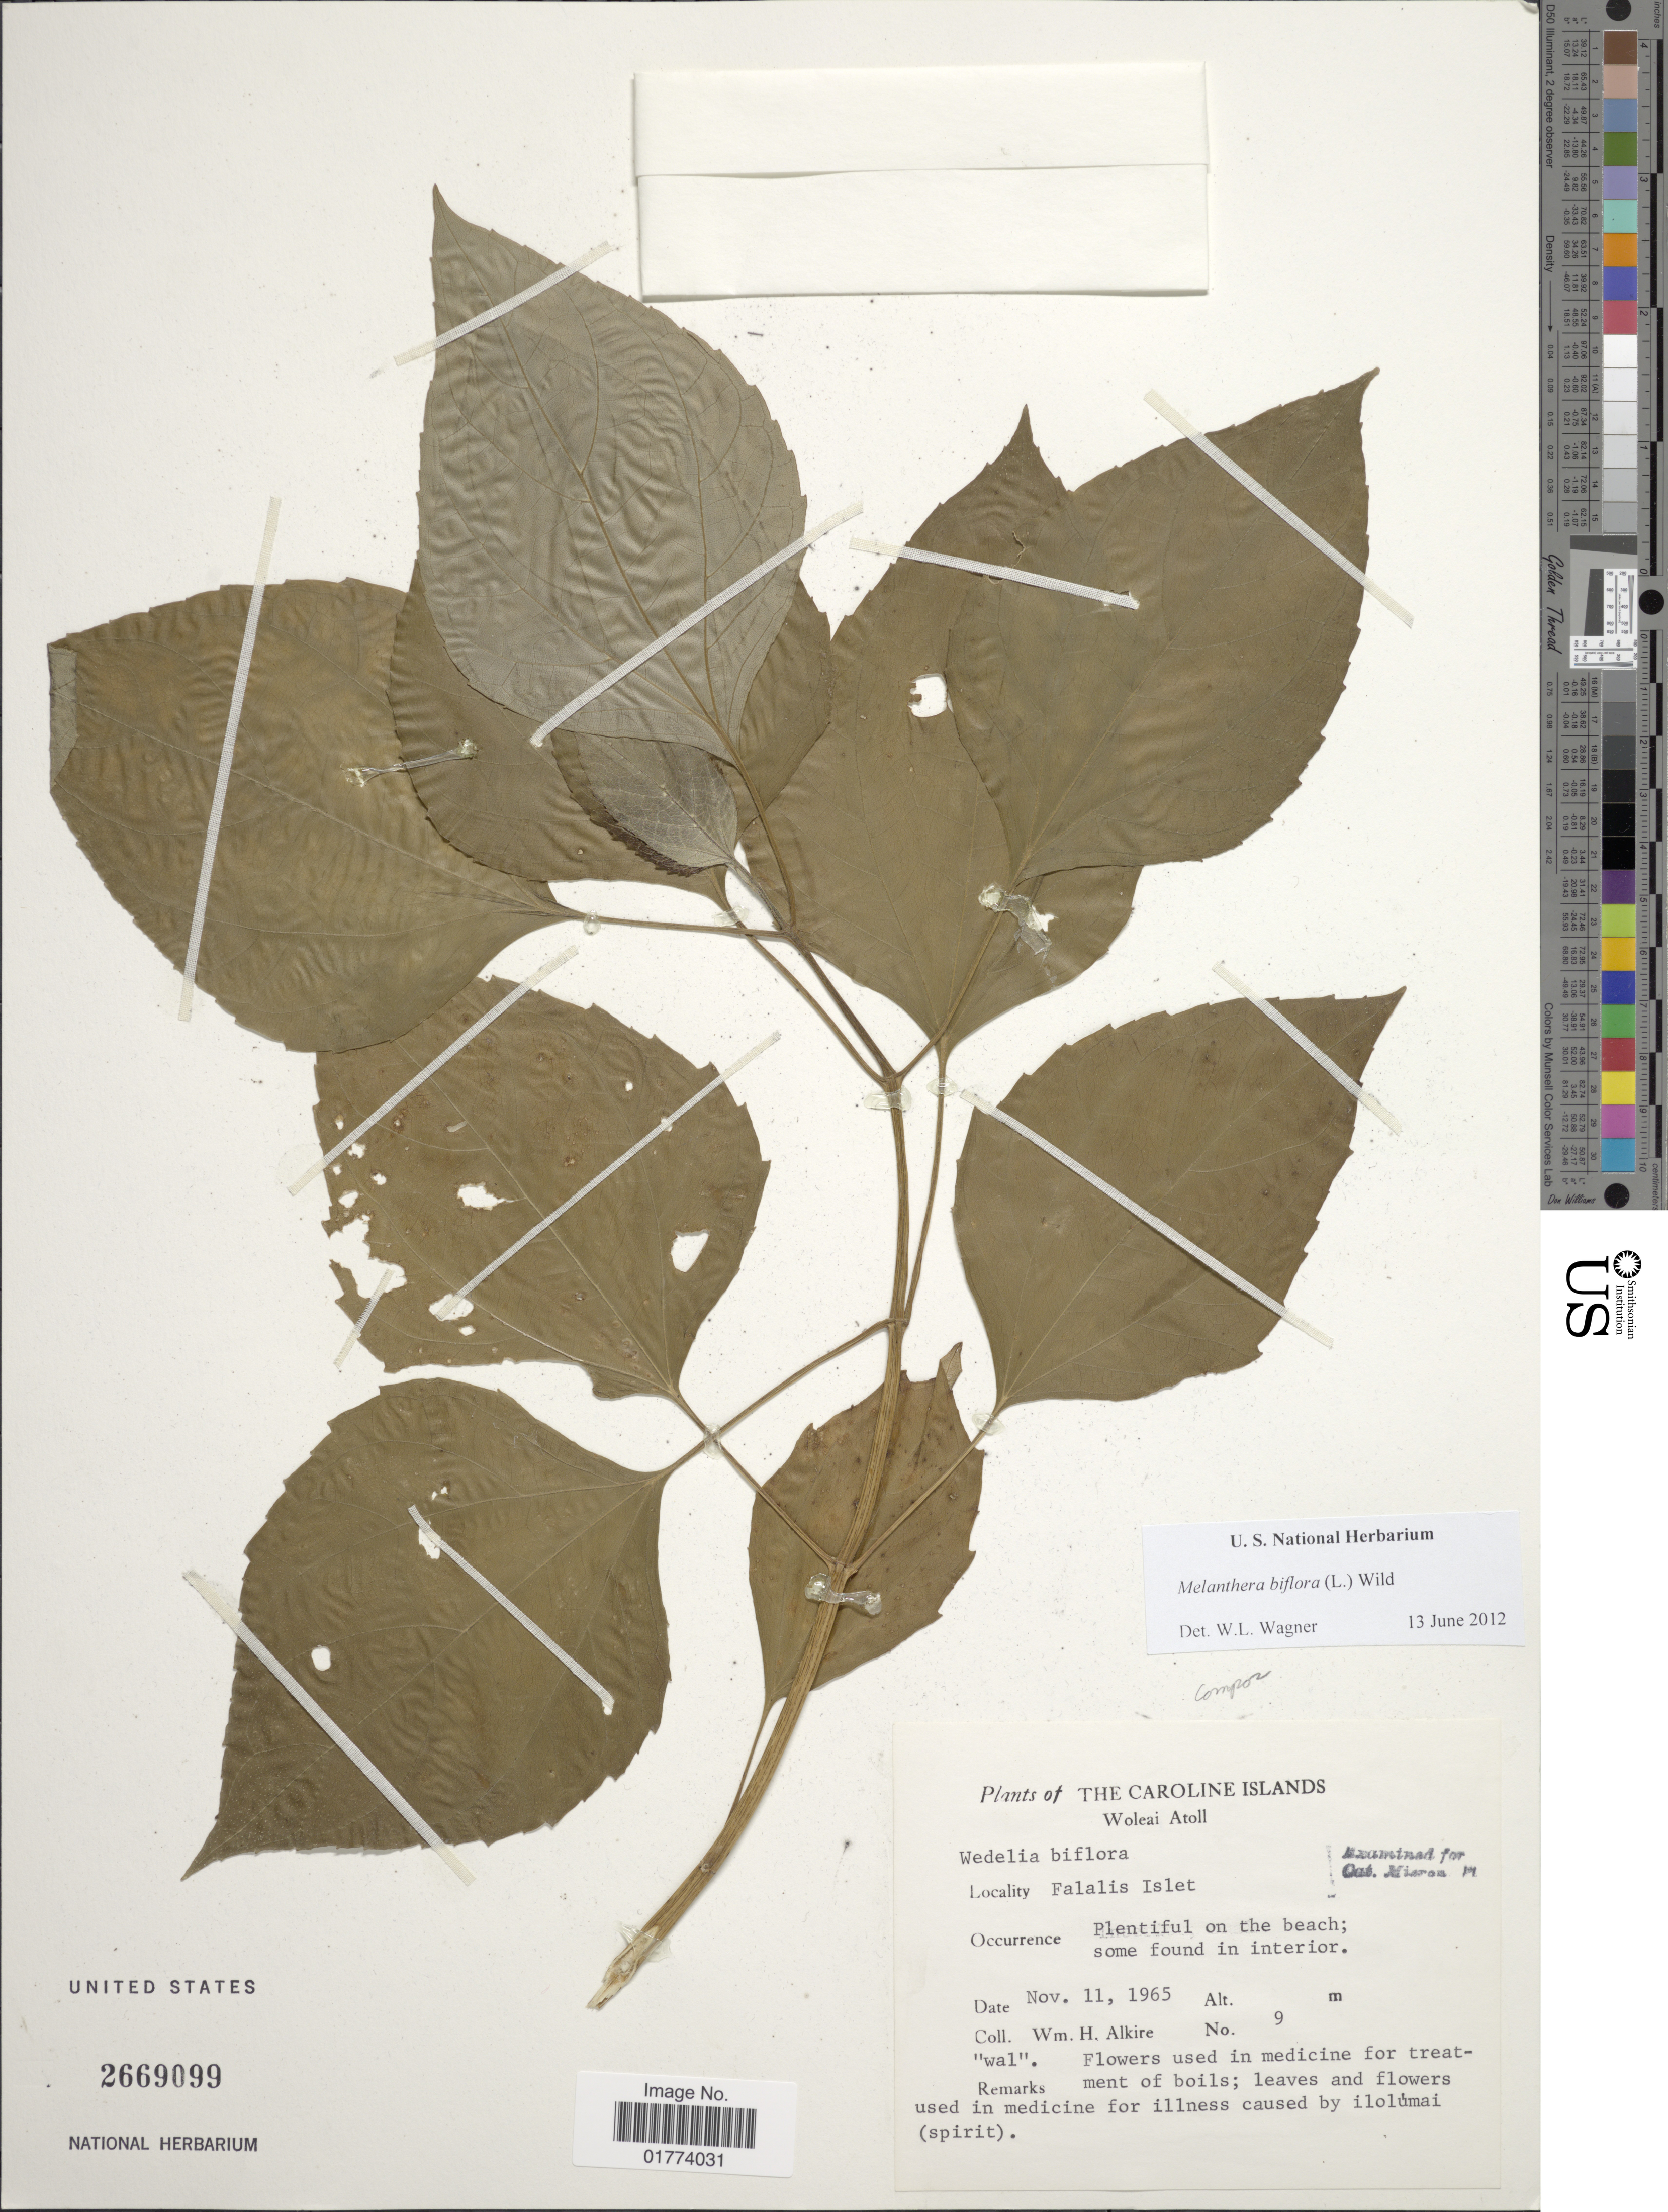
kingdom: Plantae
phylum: Tracheophyta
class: Magnoliopsida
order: Asterales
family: Asteraceae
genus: Wollastonia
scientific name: Wollastonia biflora var. biflora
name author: (L.) DC.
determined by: Wagner, W. L., (BOT), Smithsonian Institution - National Museum of Natural History (UNITED STATES)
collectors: W. Alkire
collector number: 9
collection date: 1965-11-11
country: Micronesia, Federated States of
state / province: Yap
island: Woleai Atoll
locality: Woleai Atoll, Falalis Islet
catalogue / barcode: US 2669099